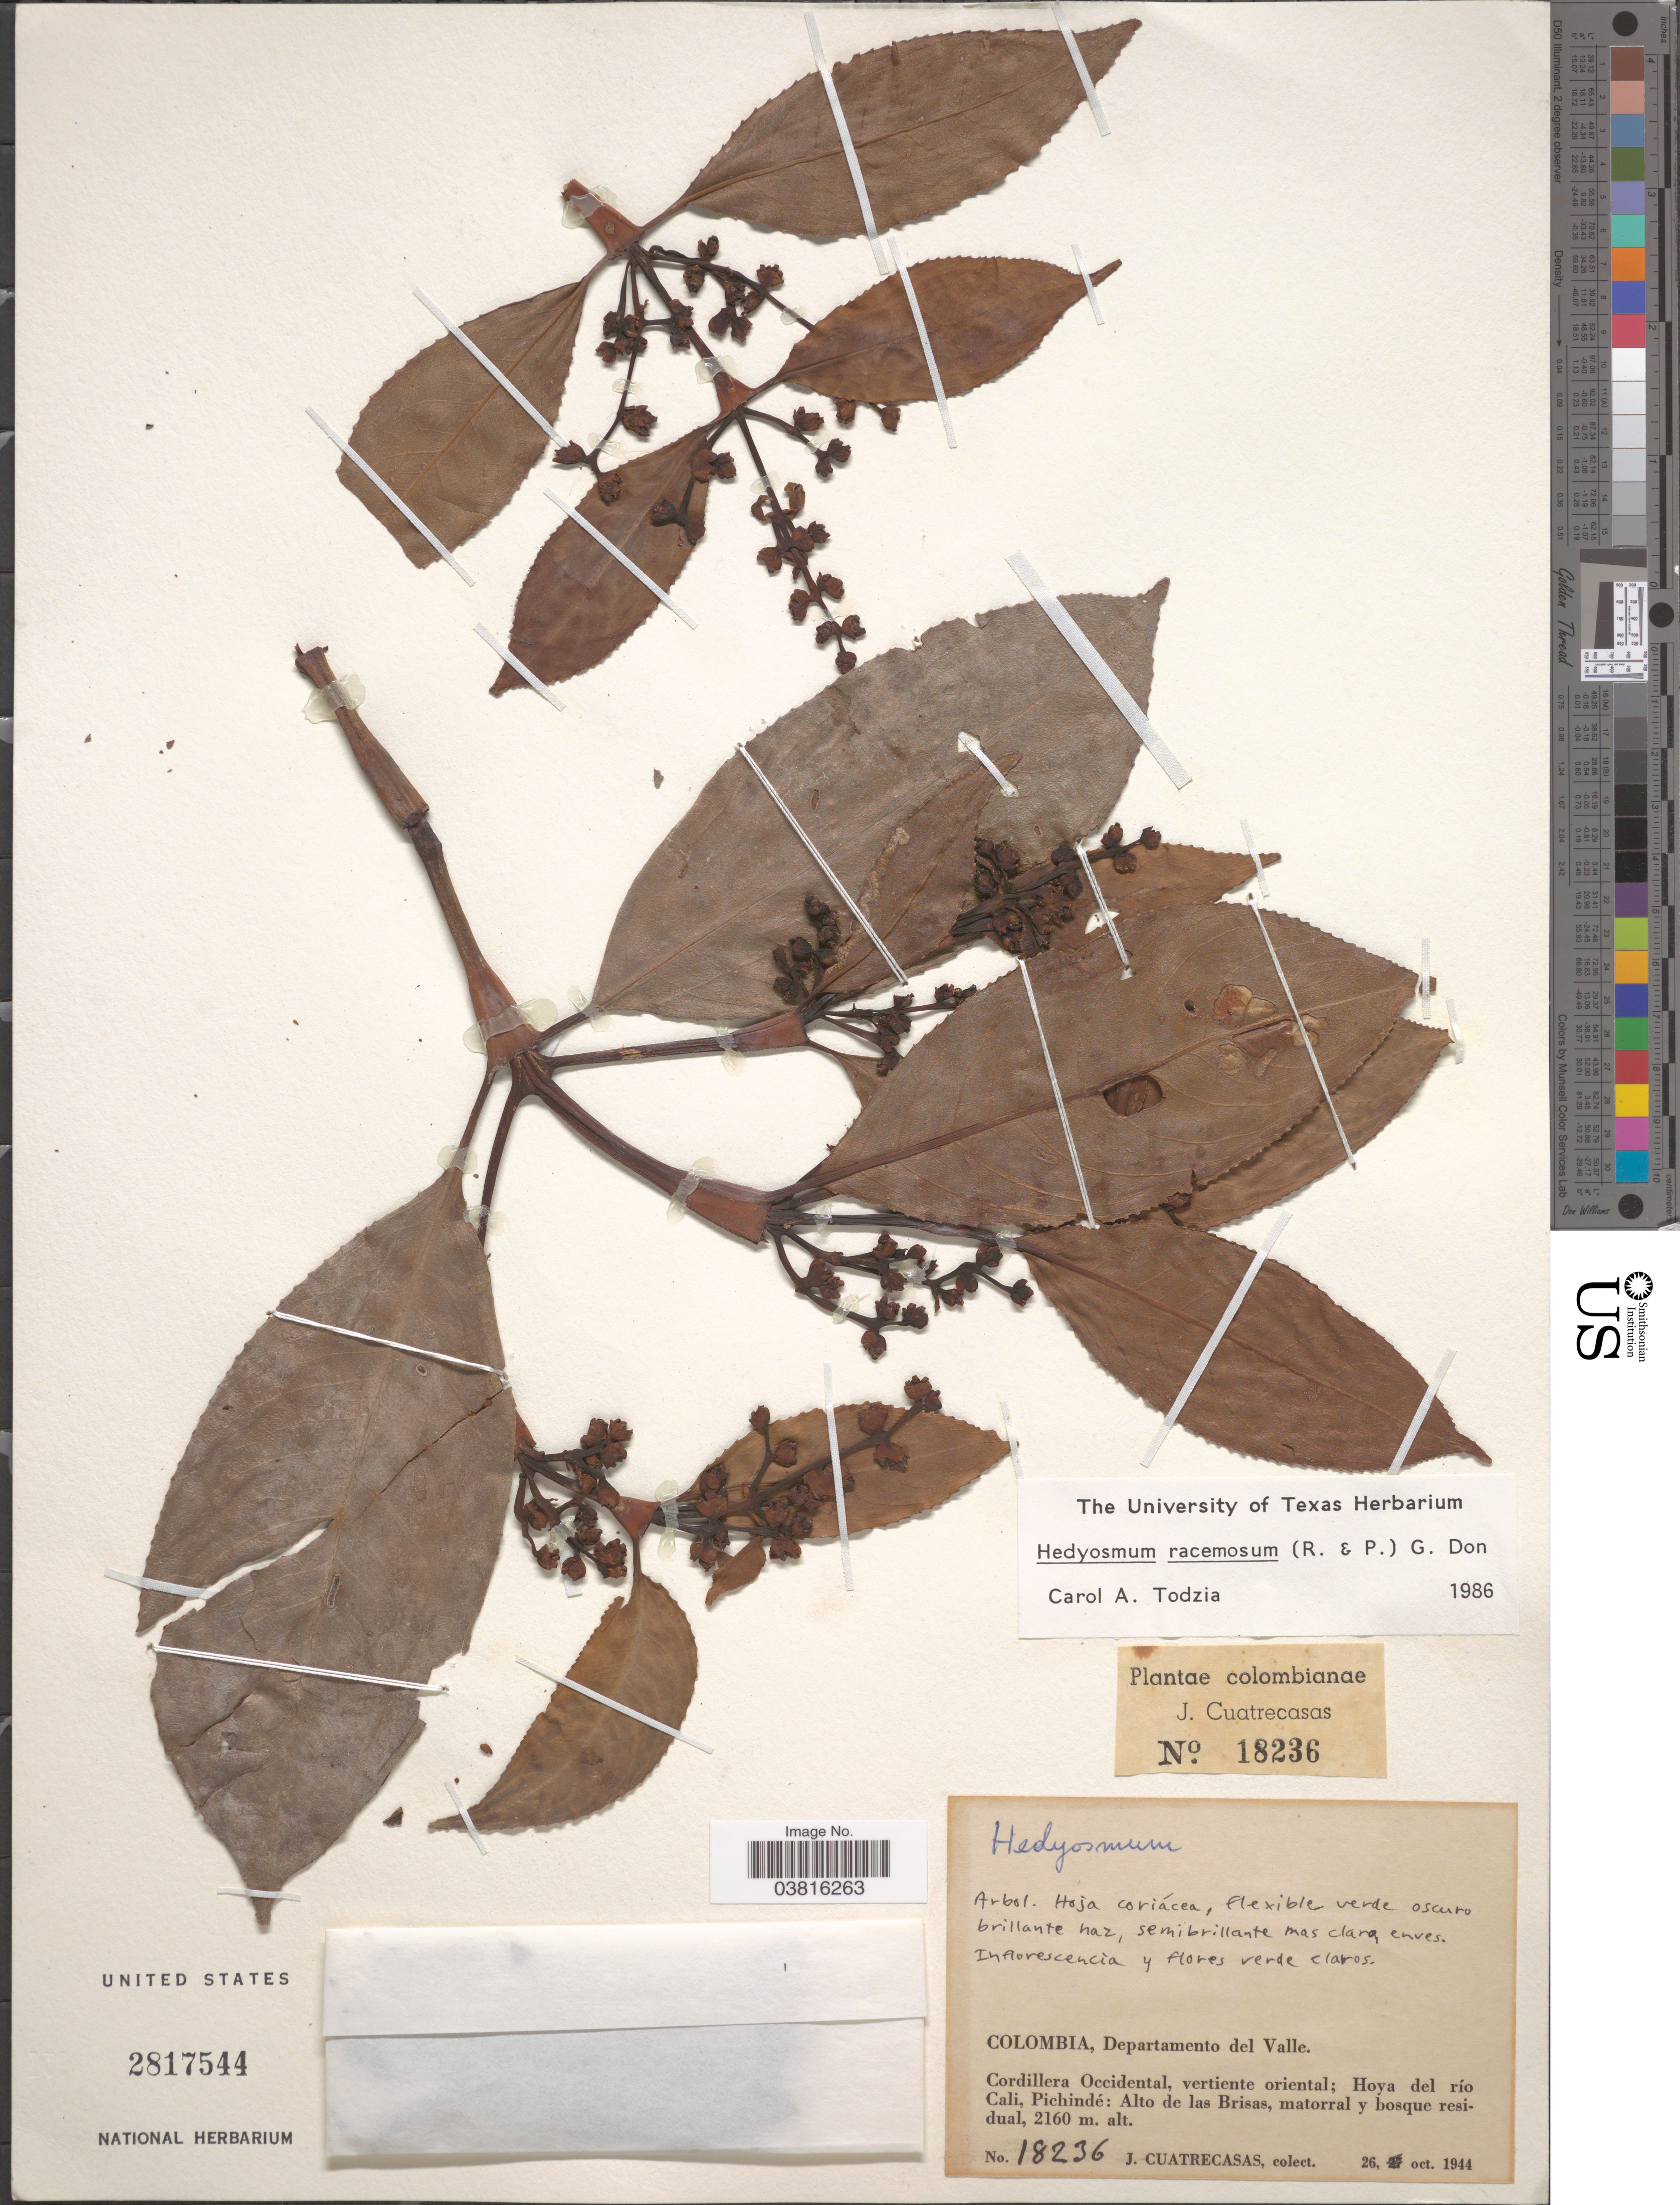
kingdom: Plantae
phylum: Tracheophyta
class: Magnoliopsida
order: Chloranthales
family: Chloranthaceae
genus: Hedyosmum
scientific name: Hedyosmum racemosum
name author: (Ruiz & Pav.) G. Don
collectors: J. Cuatrecasas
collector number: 18236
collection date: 1944-10-26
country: Colombia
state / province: Valle del Cauca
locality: Departamento del Valle. Cordillera Occidental, vertiente oriental; Hoya del río Cali, Pichindé: Alto de las Brisas.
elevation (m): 2160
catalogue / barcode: US 2817544